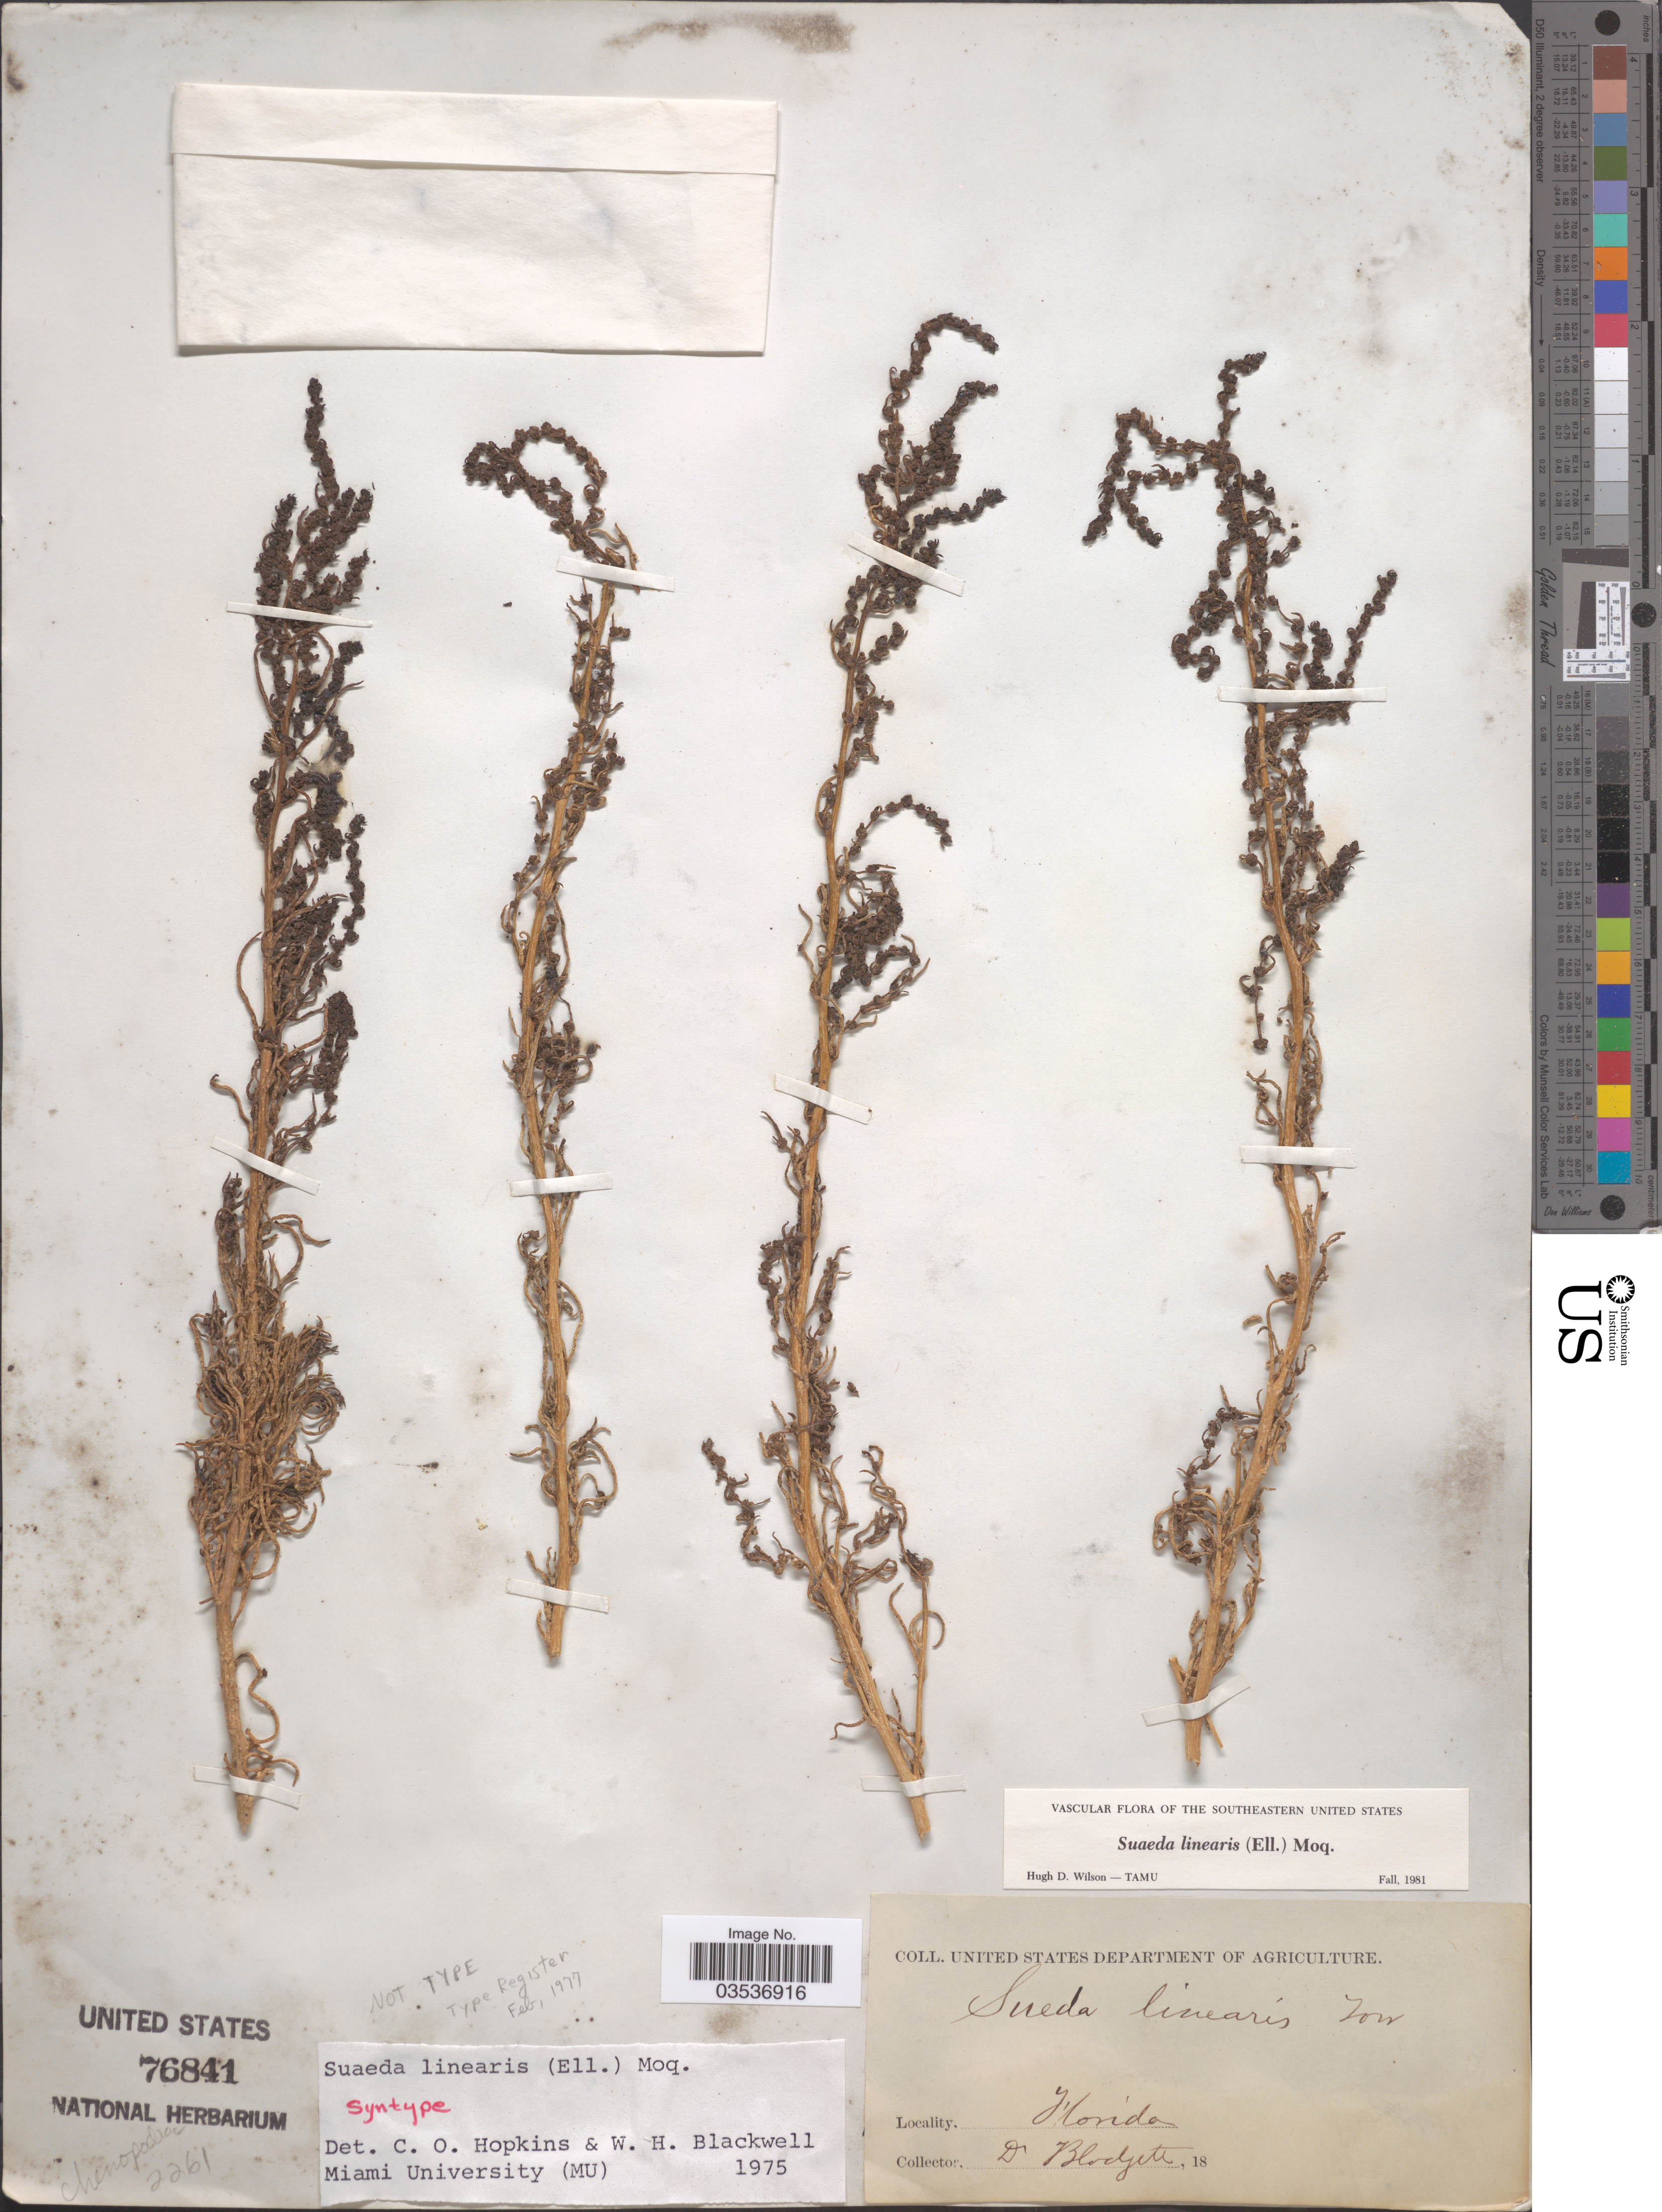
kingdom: Plantae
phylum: Tracheophyta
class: Magnoliopsida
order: Caryophyllales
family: Amaranthaceae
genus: Dondia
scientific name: Dondia linearis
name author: (Elliott) A. Heller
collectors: -. Blodgett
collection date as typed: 18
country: United States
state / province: Florida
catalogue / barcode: US 76841